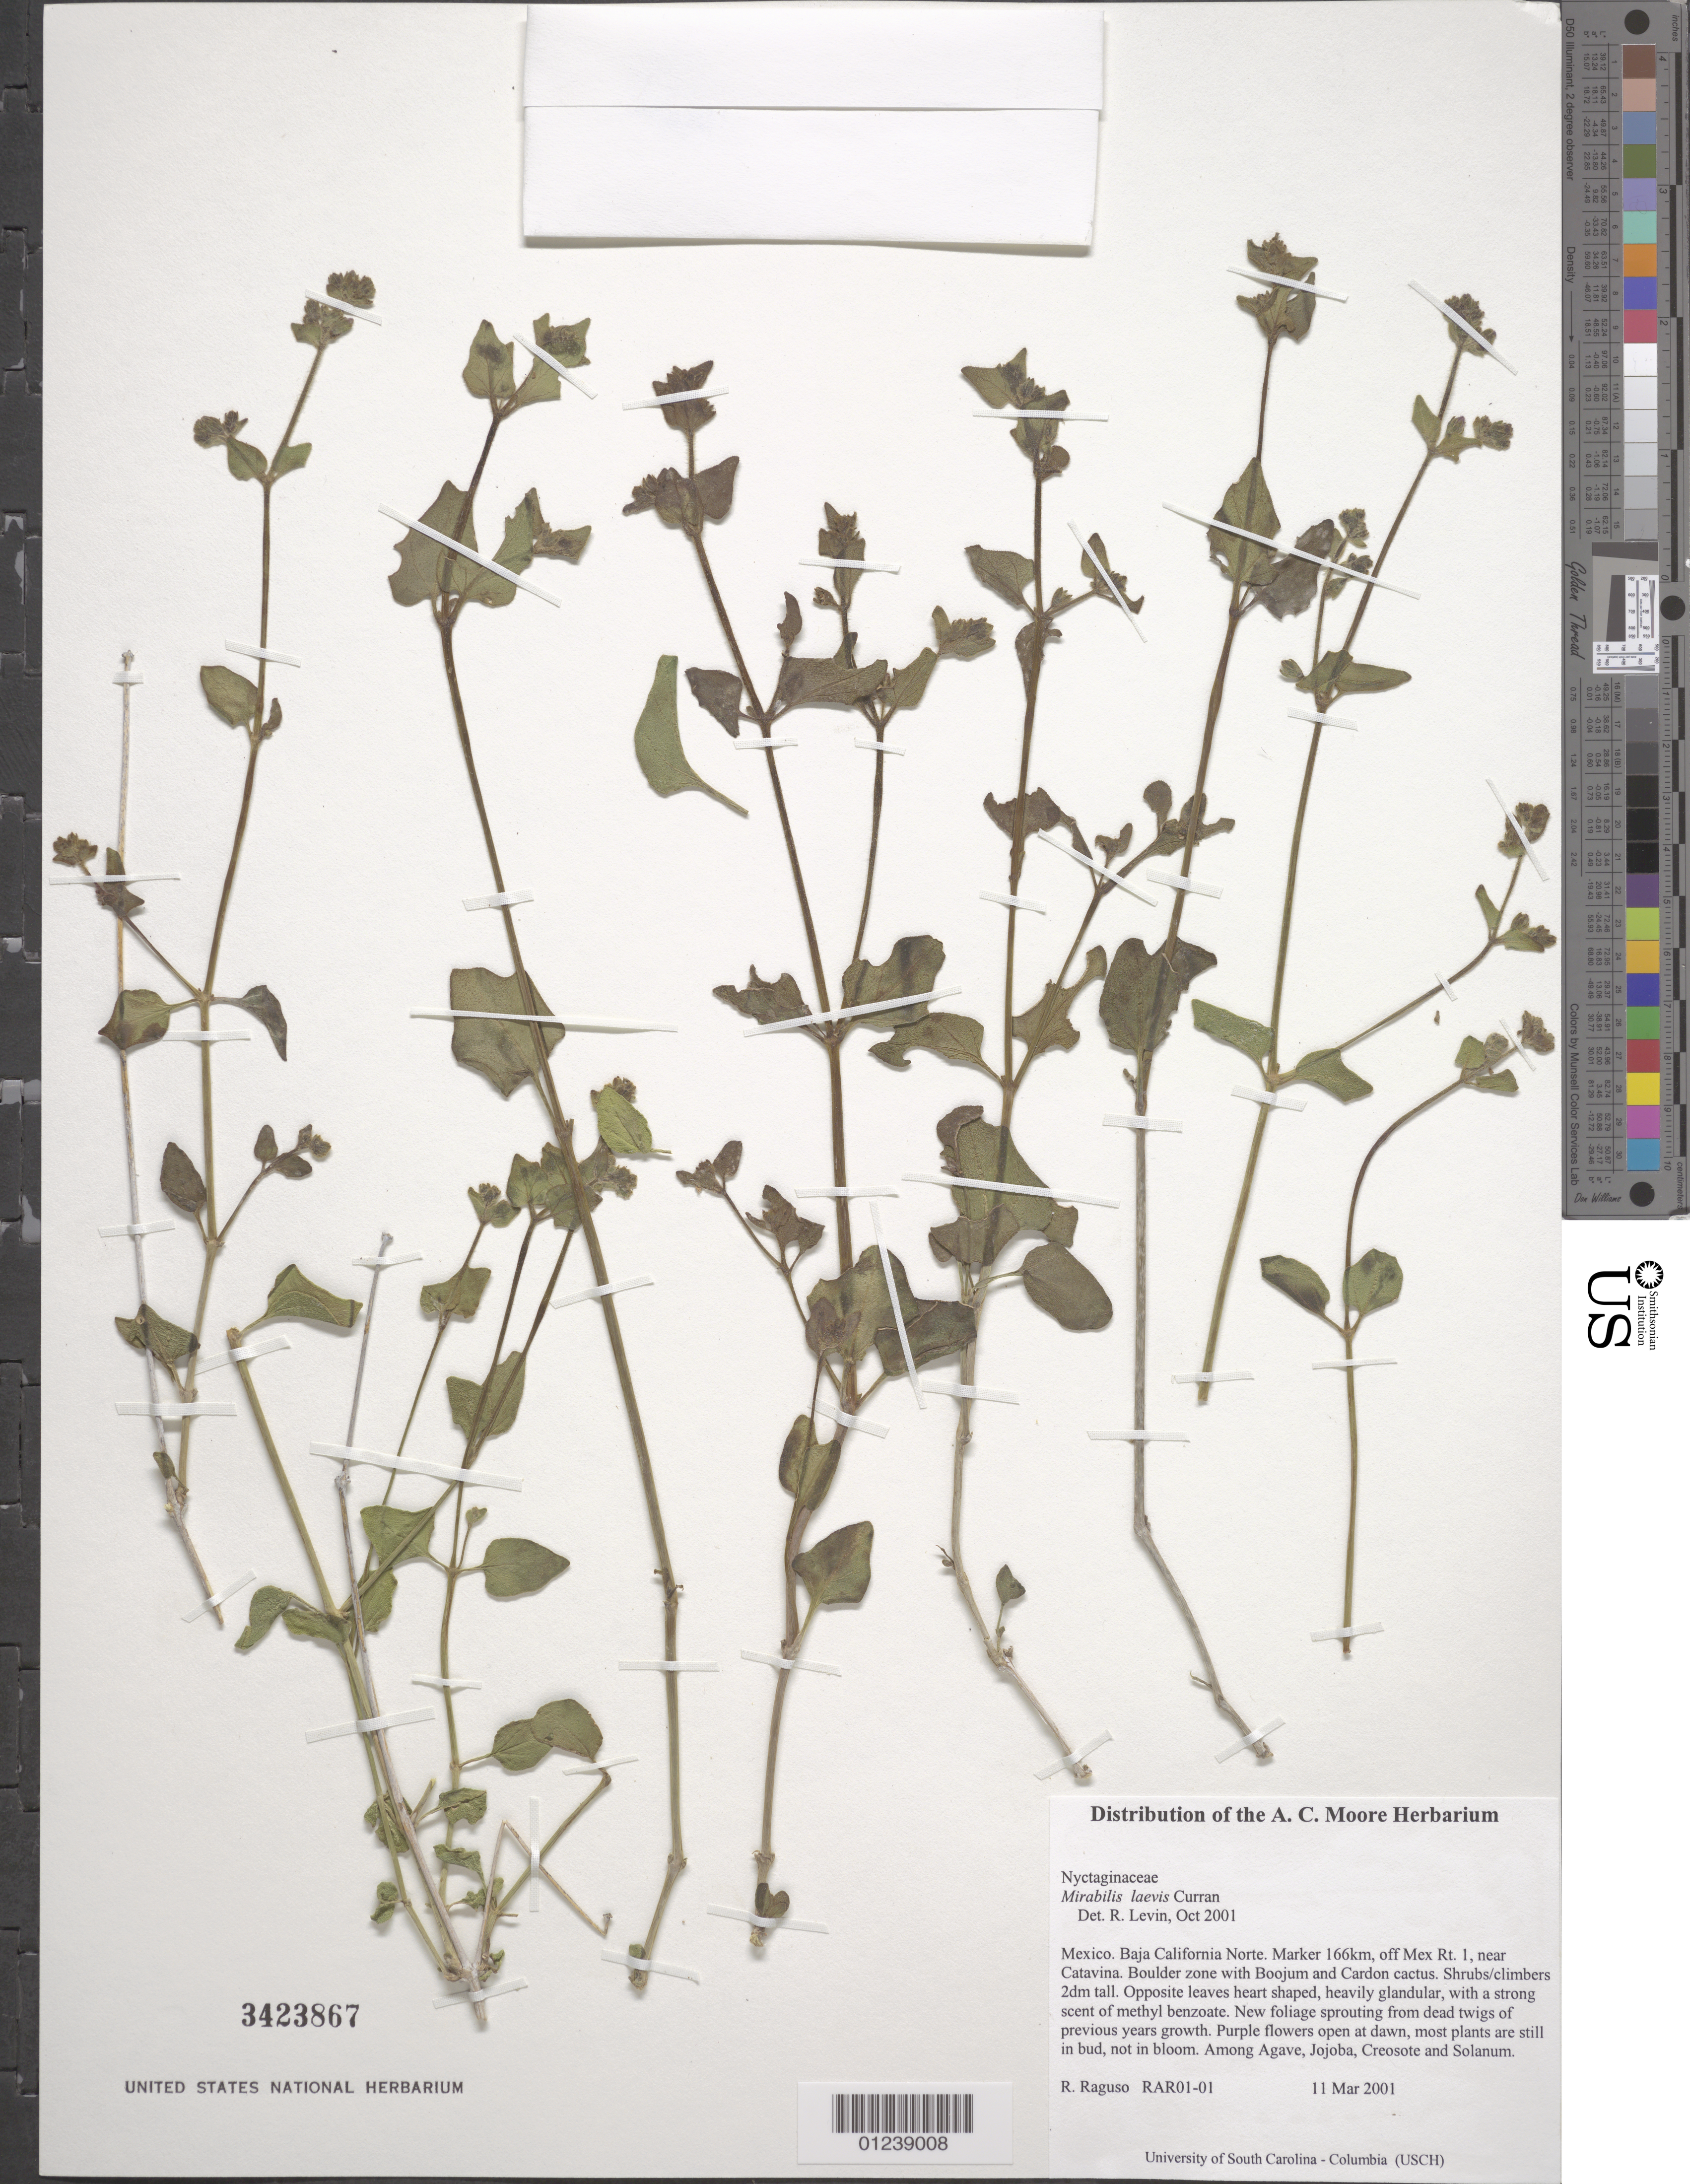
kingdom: Plantae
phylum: Tracheophyta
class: Magnoliopsida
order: Caryophyllales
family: Nyctaginaceae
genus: Mirabilis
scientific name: Mirabilis laevis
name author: (Benth.) Curran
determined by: Levin, R.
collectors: R. Raguso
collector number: RAR01-01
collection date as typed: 11 Mar 2001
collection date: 2001-03-11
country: Mexico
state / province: Baja California Norte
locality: Marker 166km, off Mex Rt. 1, near Catavina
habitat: Boulder zone with Boojum and Cardon cactus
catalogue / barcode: US 3423867